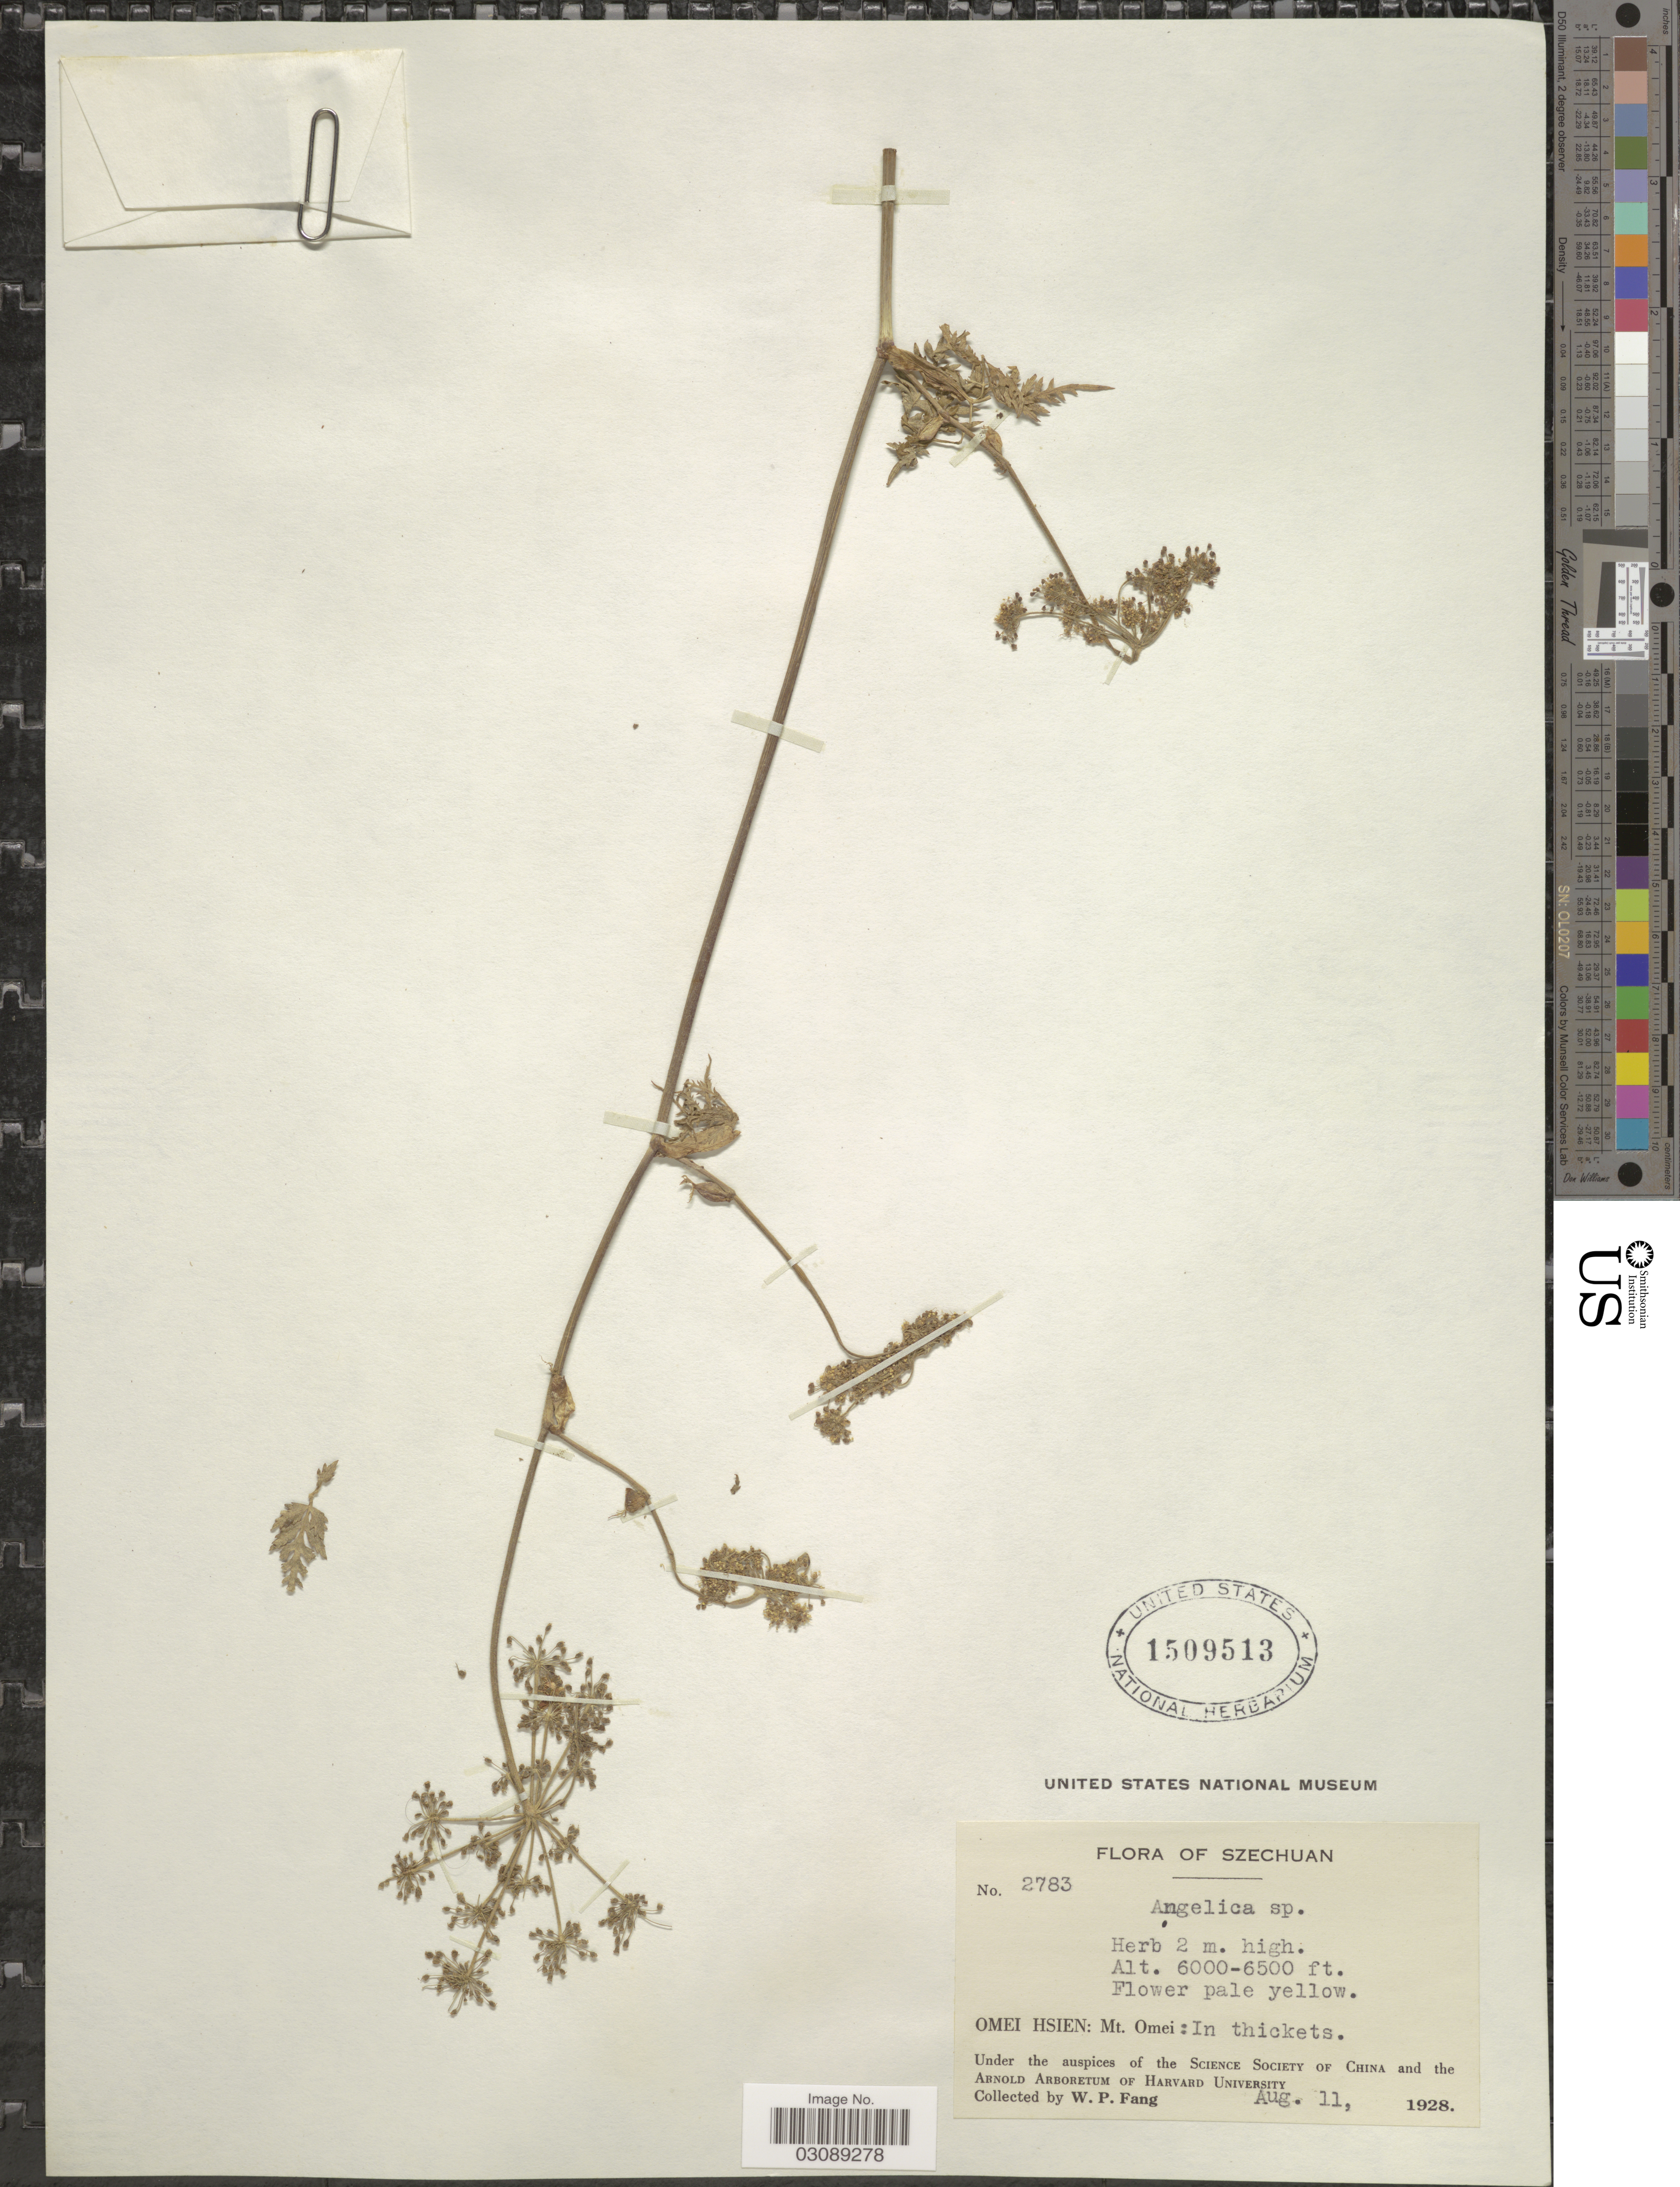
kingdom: Plantae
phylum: Tracheophyta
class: Magnoliopsida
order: Apiales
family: Apiaceae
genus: Ligusticum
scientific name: Ligusticum sp.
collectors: W. P. Fang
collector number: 2783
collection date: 1928-08-11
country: China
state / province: Sichuan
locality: Szechuan. Omei Hsien: Mt. Omei.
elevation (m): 1829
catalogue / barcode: US 1509513